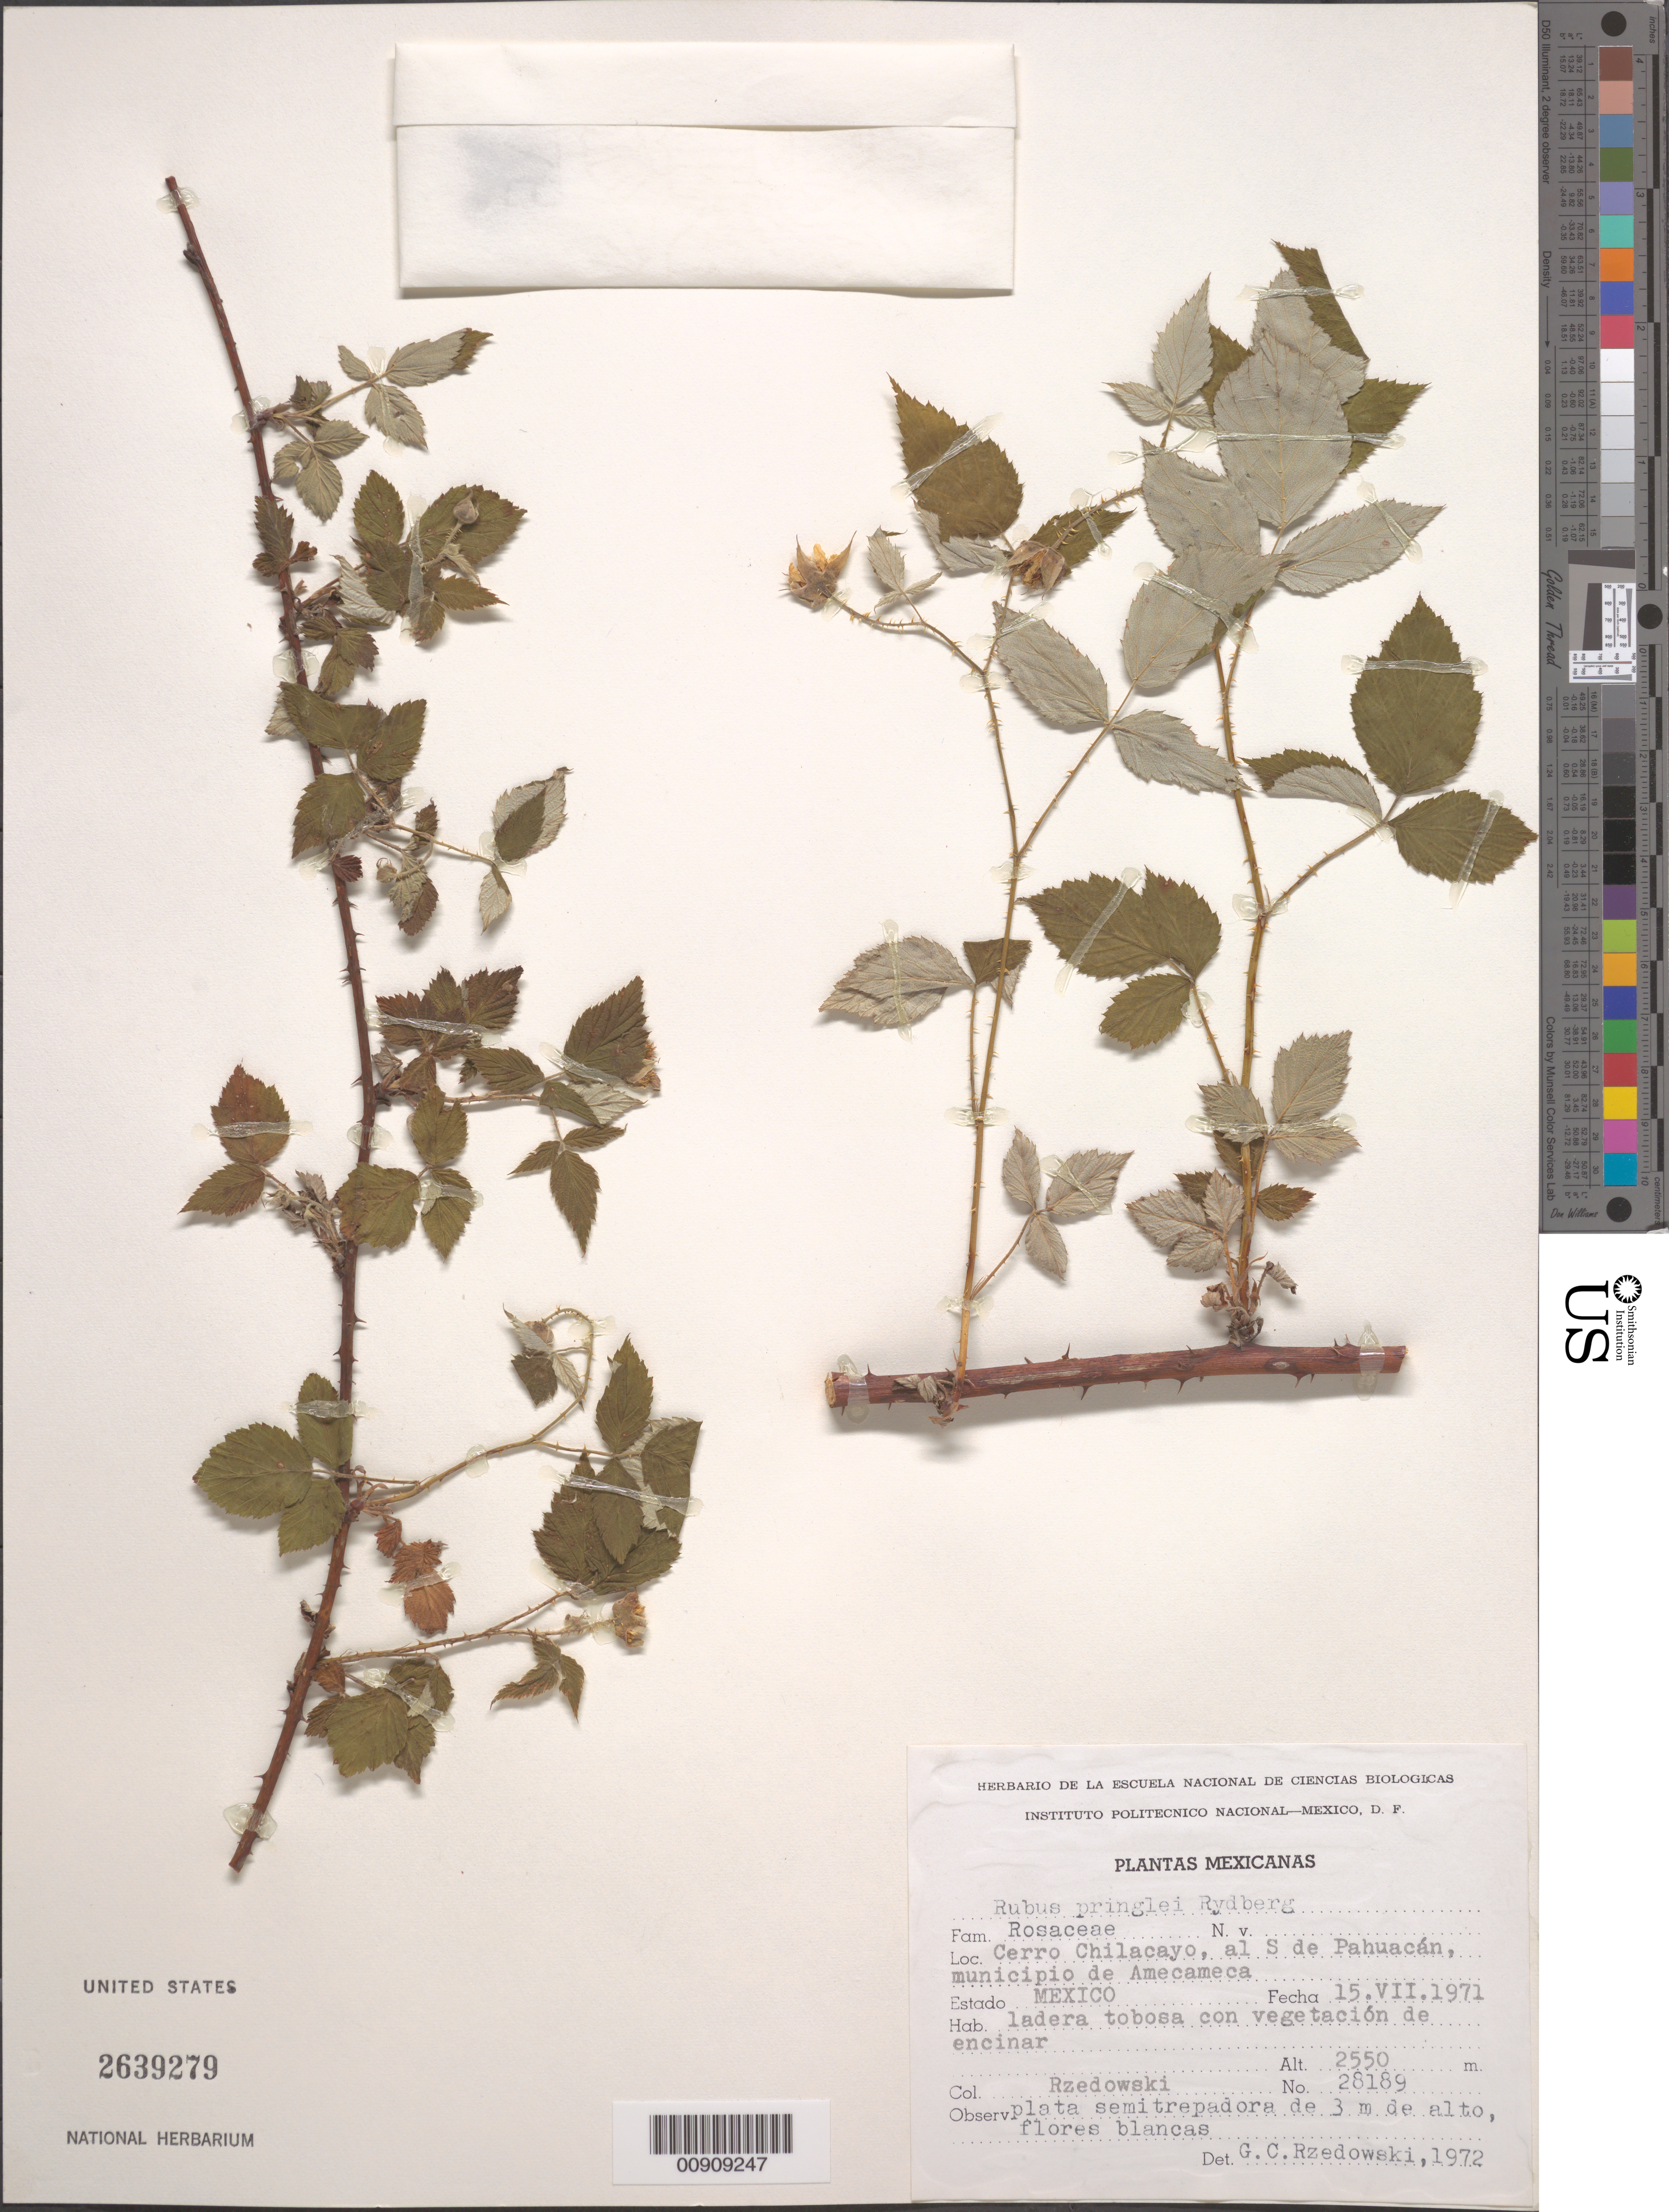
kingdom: Plantae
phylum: Tracheophyta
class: Magnoliopsida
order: Rosales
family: Rosaceae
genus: Rubus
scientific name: Rubus pringlei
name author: Rydb.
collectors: J. Rzedowski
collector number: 28189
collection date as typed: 15 Jul 1971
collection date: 1971-07-15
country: México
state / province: México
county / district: Amecameca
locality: Cerro Chilacayo, al S de Pahuacán, municipio de Amecameca, Estado México.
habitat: Ladera tobosa con vegetación de encinar.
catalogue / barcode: US 2639279